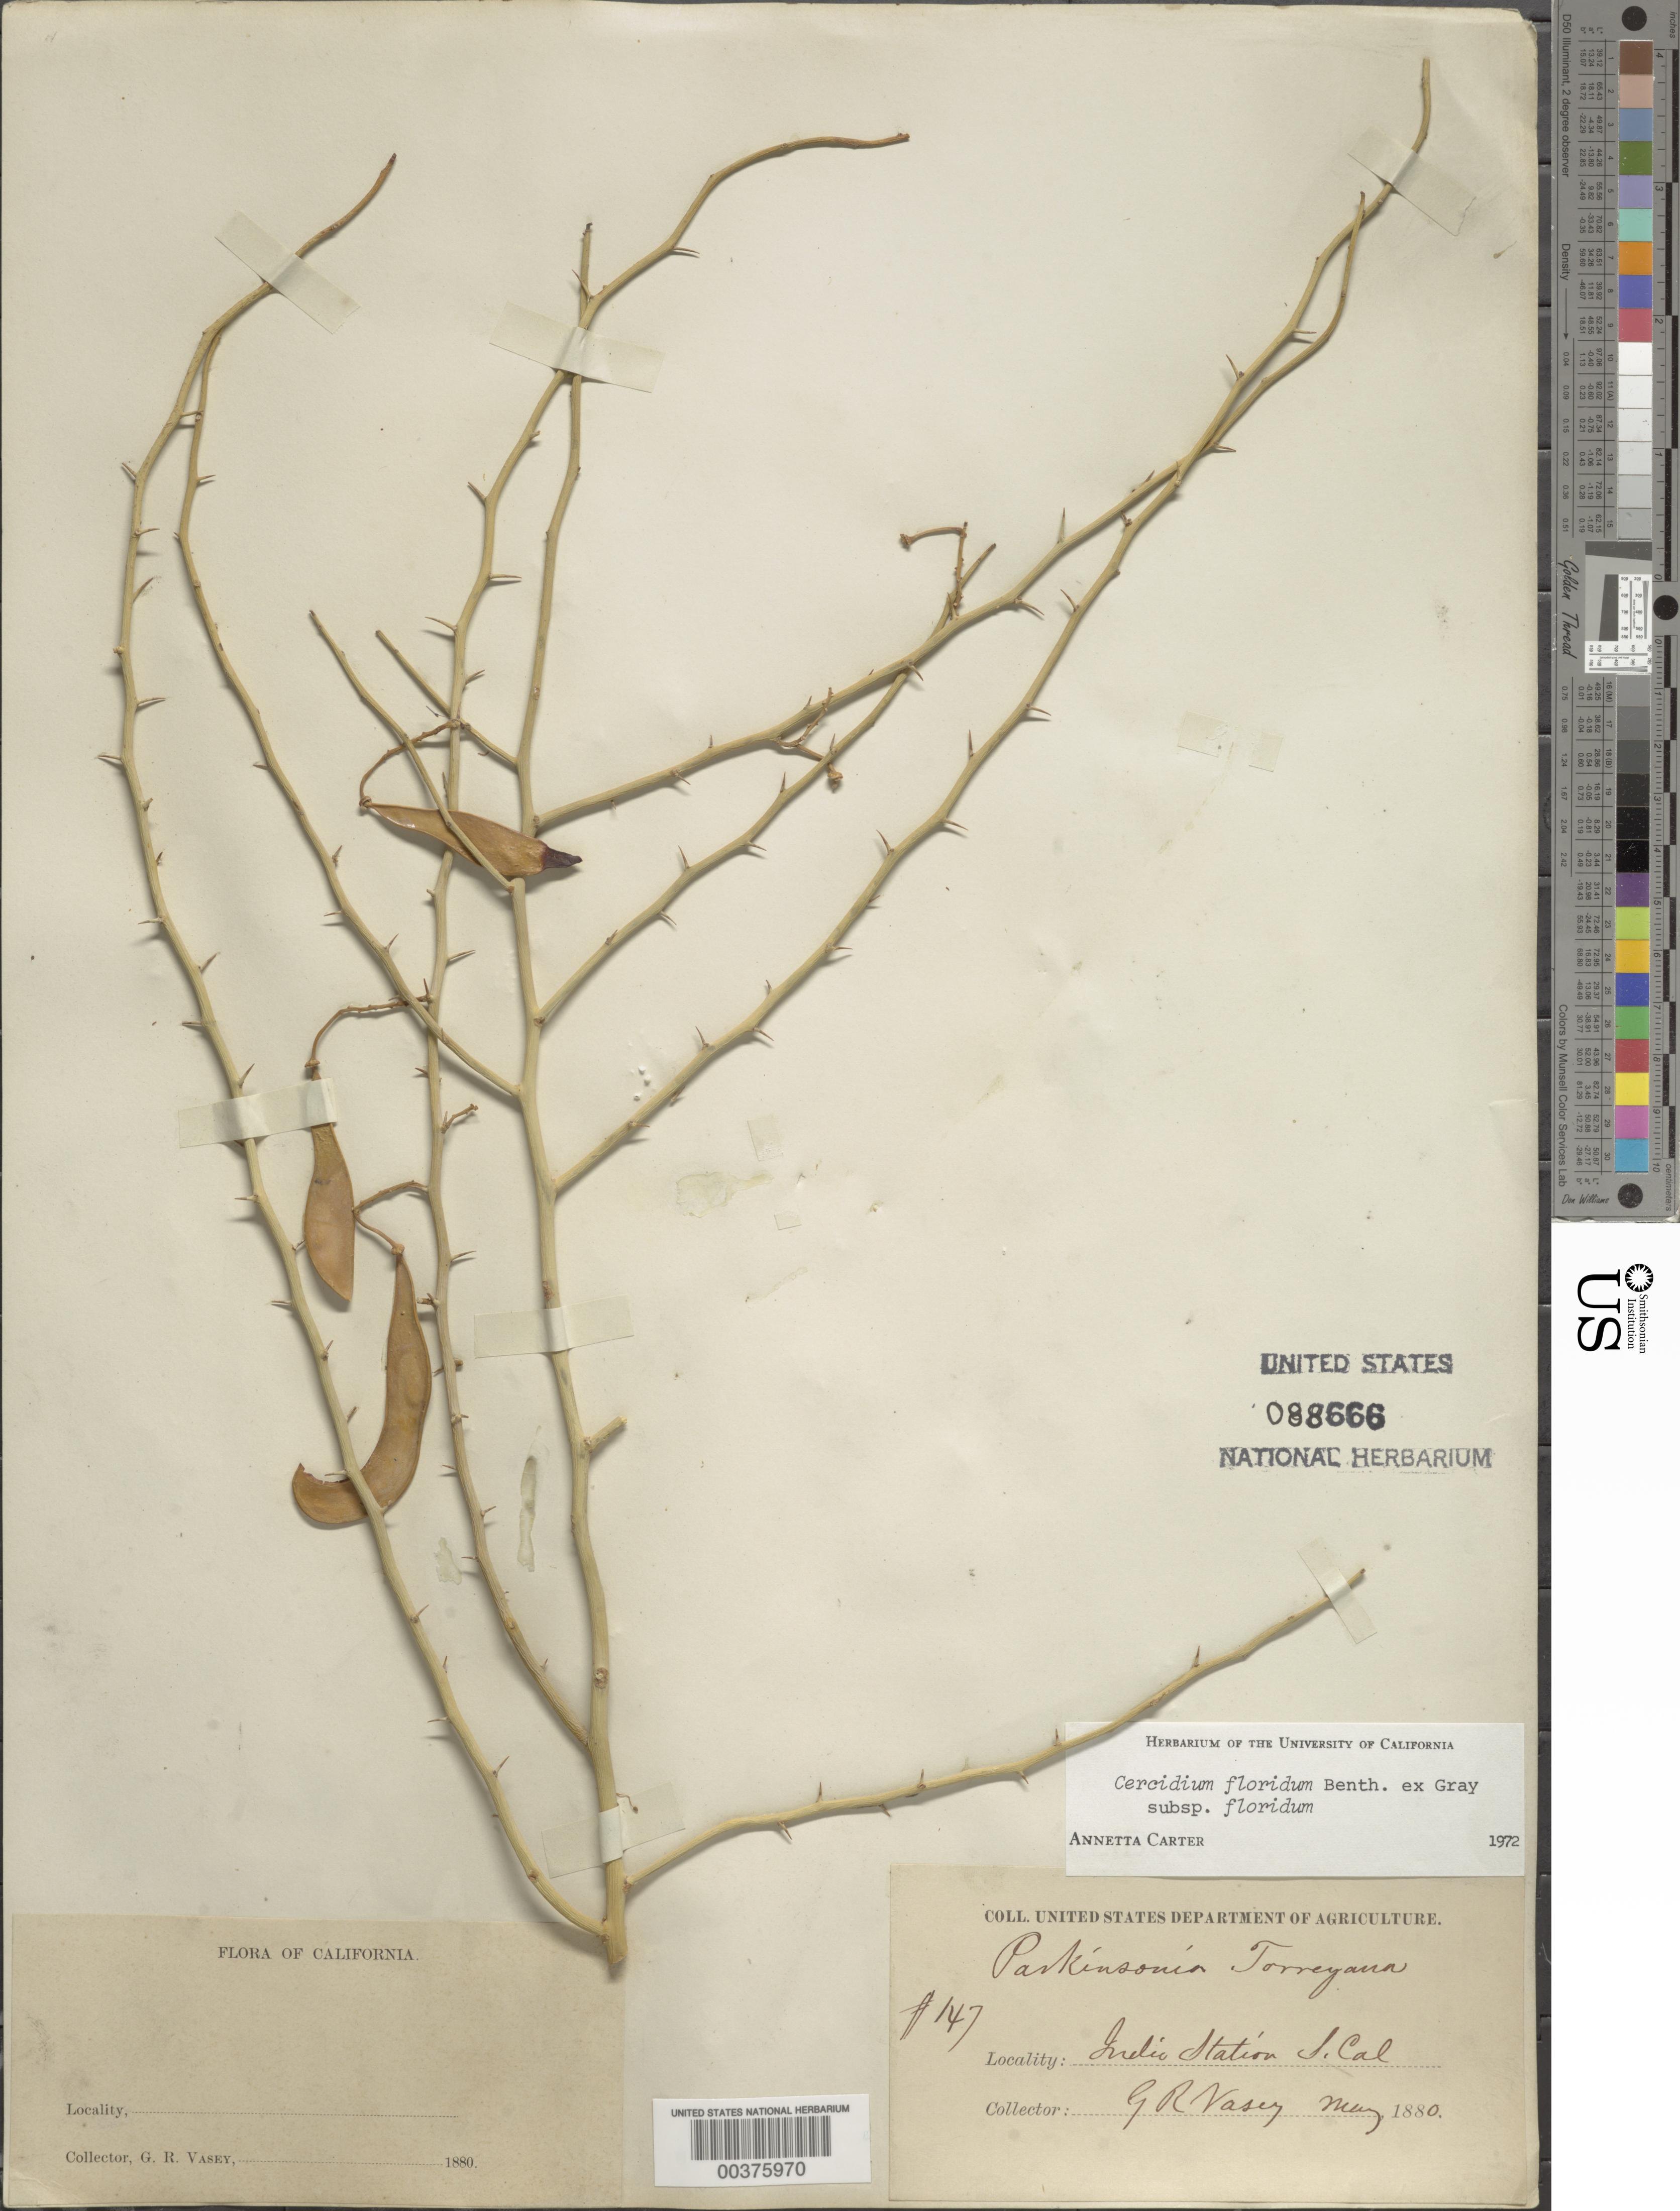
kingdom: Plantae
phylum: Tracheophyta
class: Magnoliopsida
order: Fabales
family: Fabaceae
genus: Parkinsonia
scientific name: Parkinsonia florida subsp. florida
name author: (Benth. ex A. Gray) S. Watson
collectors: G. R. Vasey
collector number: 147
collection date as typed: May 1880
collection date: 1880-05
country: United States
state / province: California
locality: Indio station, s california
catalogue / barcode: US 88666